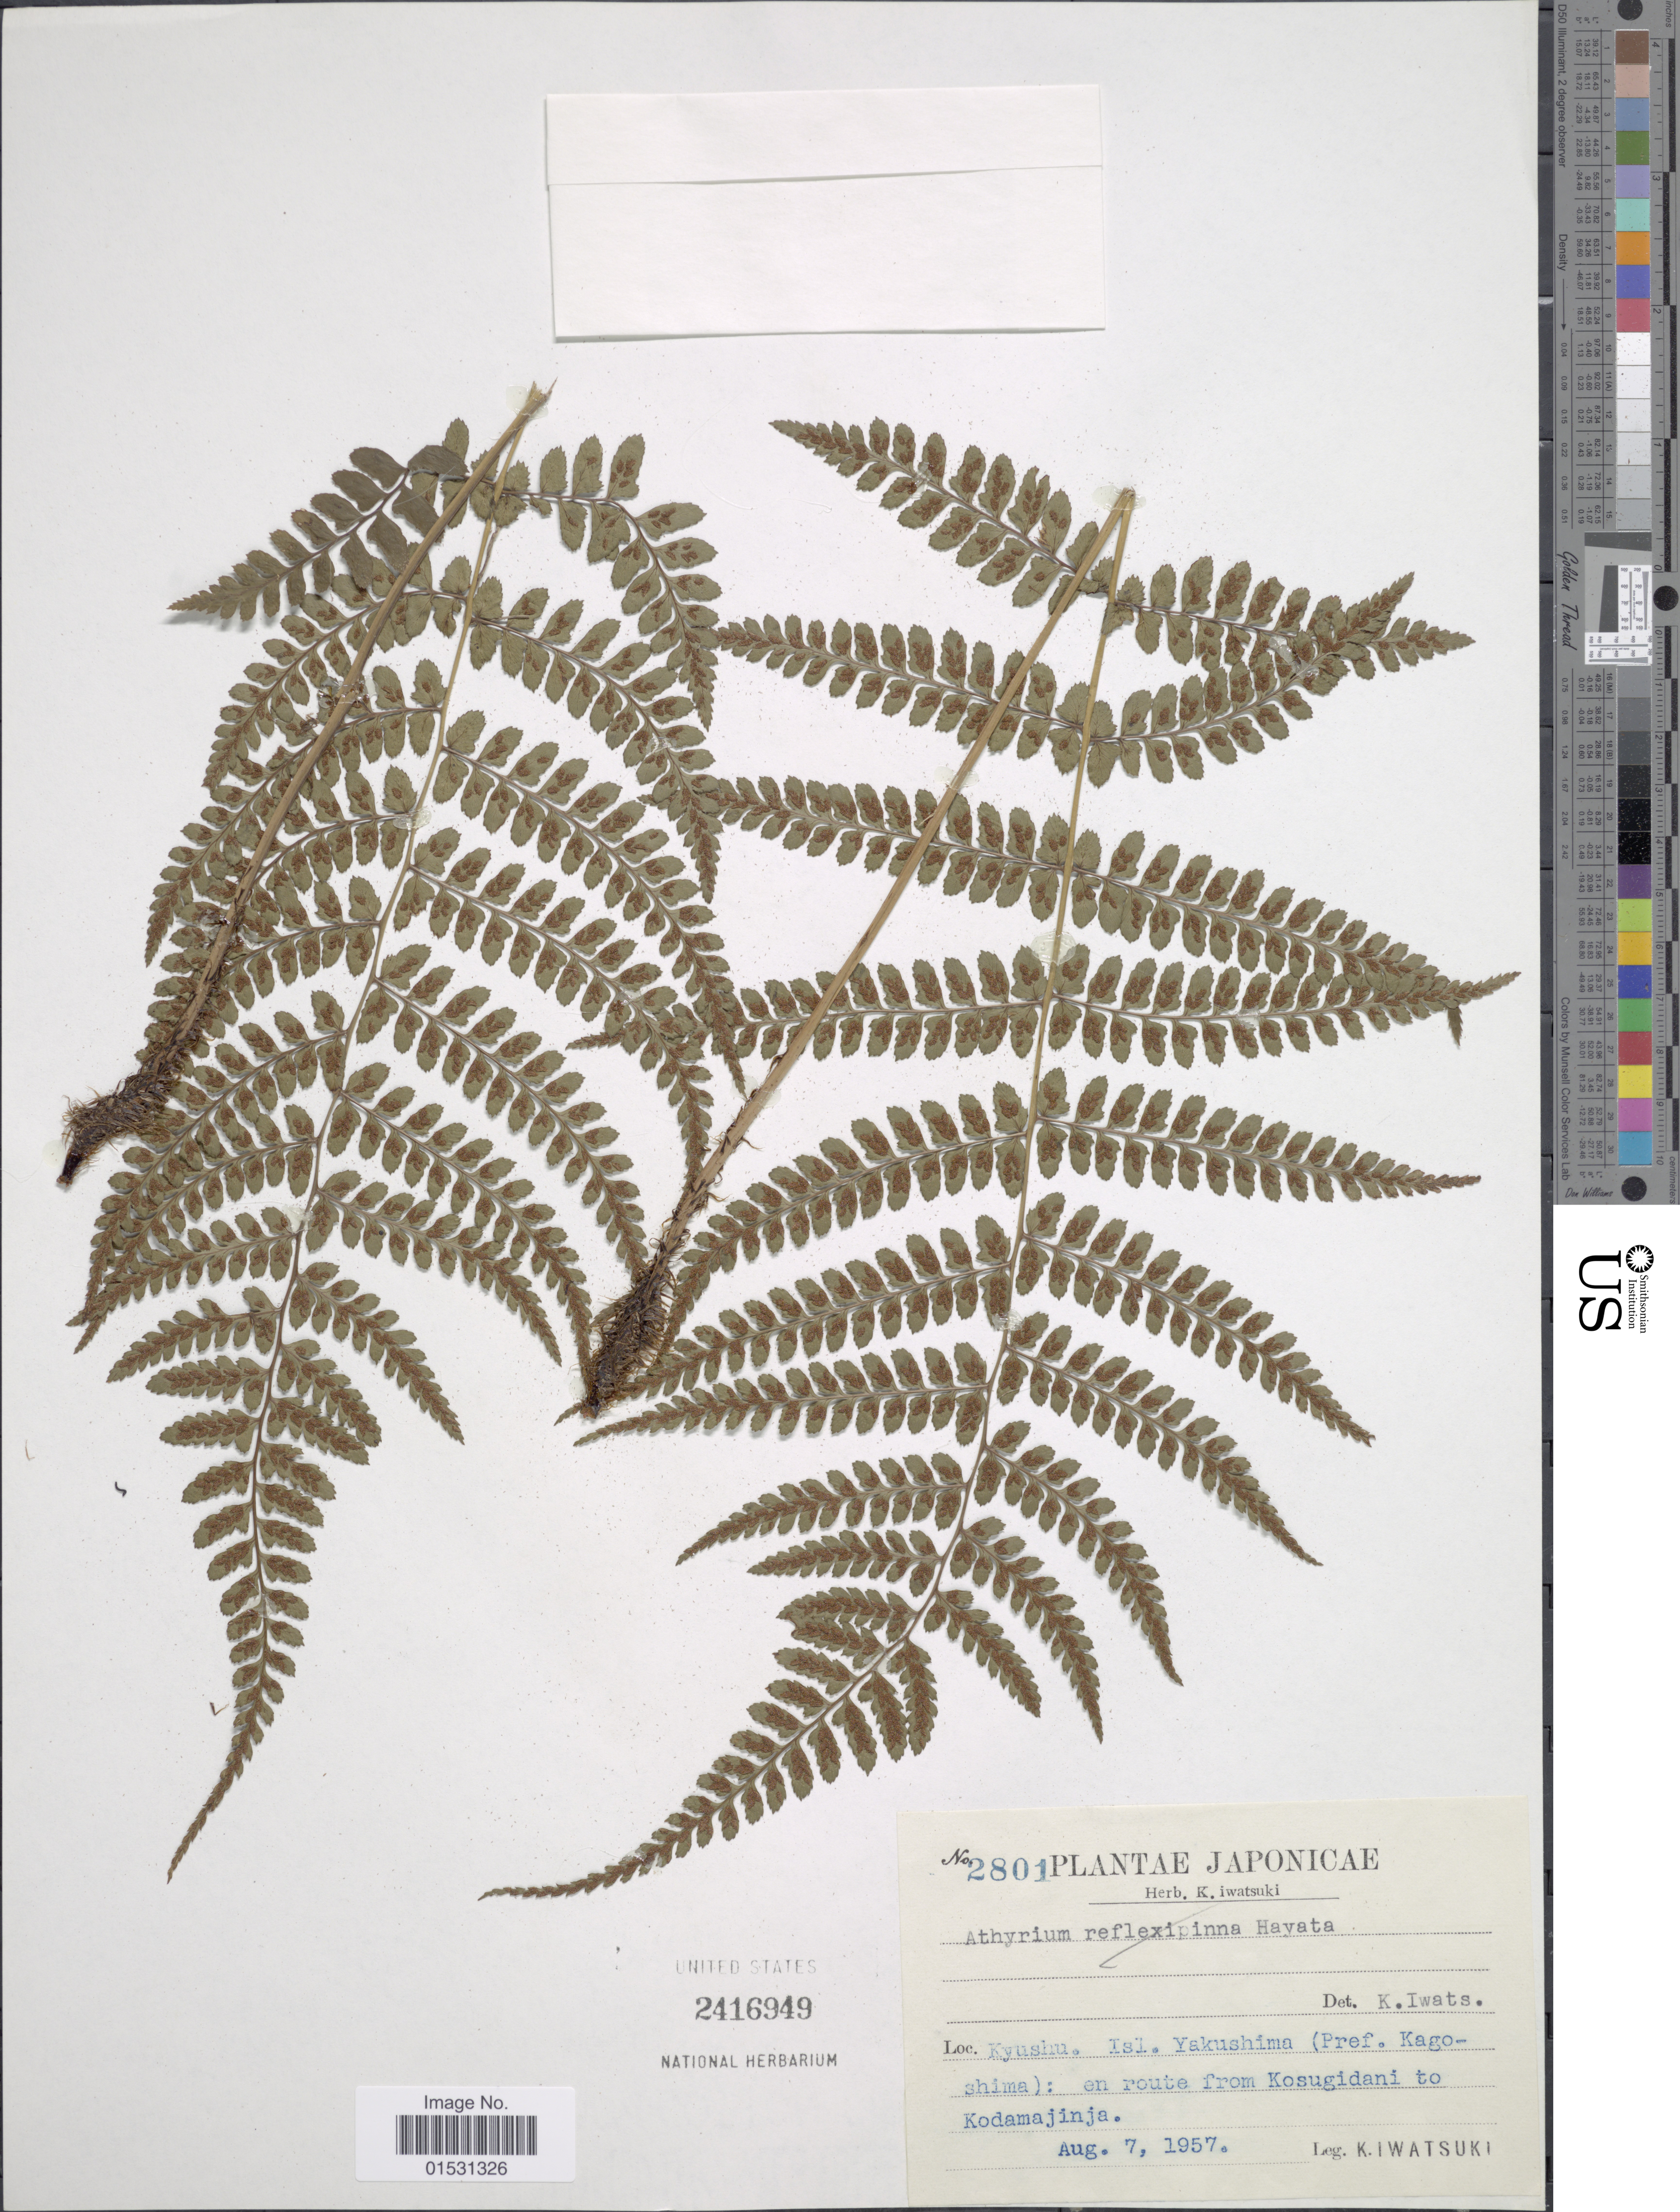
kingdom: Plantae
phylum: Tracheophyta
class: Polypodiopsida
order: Polypodiales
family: Athyriaceae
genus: Athyrium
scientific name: Athyrium sp.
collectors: K. Iwatsuki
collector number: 2801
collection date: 1957-08-07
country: Japan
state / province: Kagosima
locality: Japonicae. Kyushu. Isl. Yakushima (Pref. Kagoshima): en route from Kosugidani to Kodamajinja.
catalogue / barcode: US 2416949